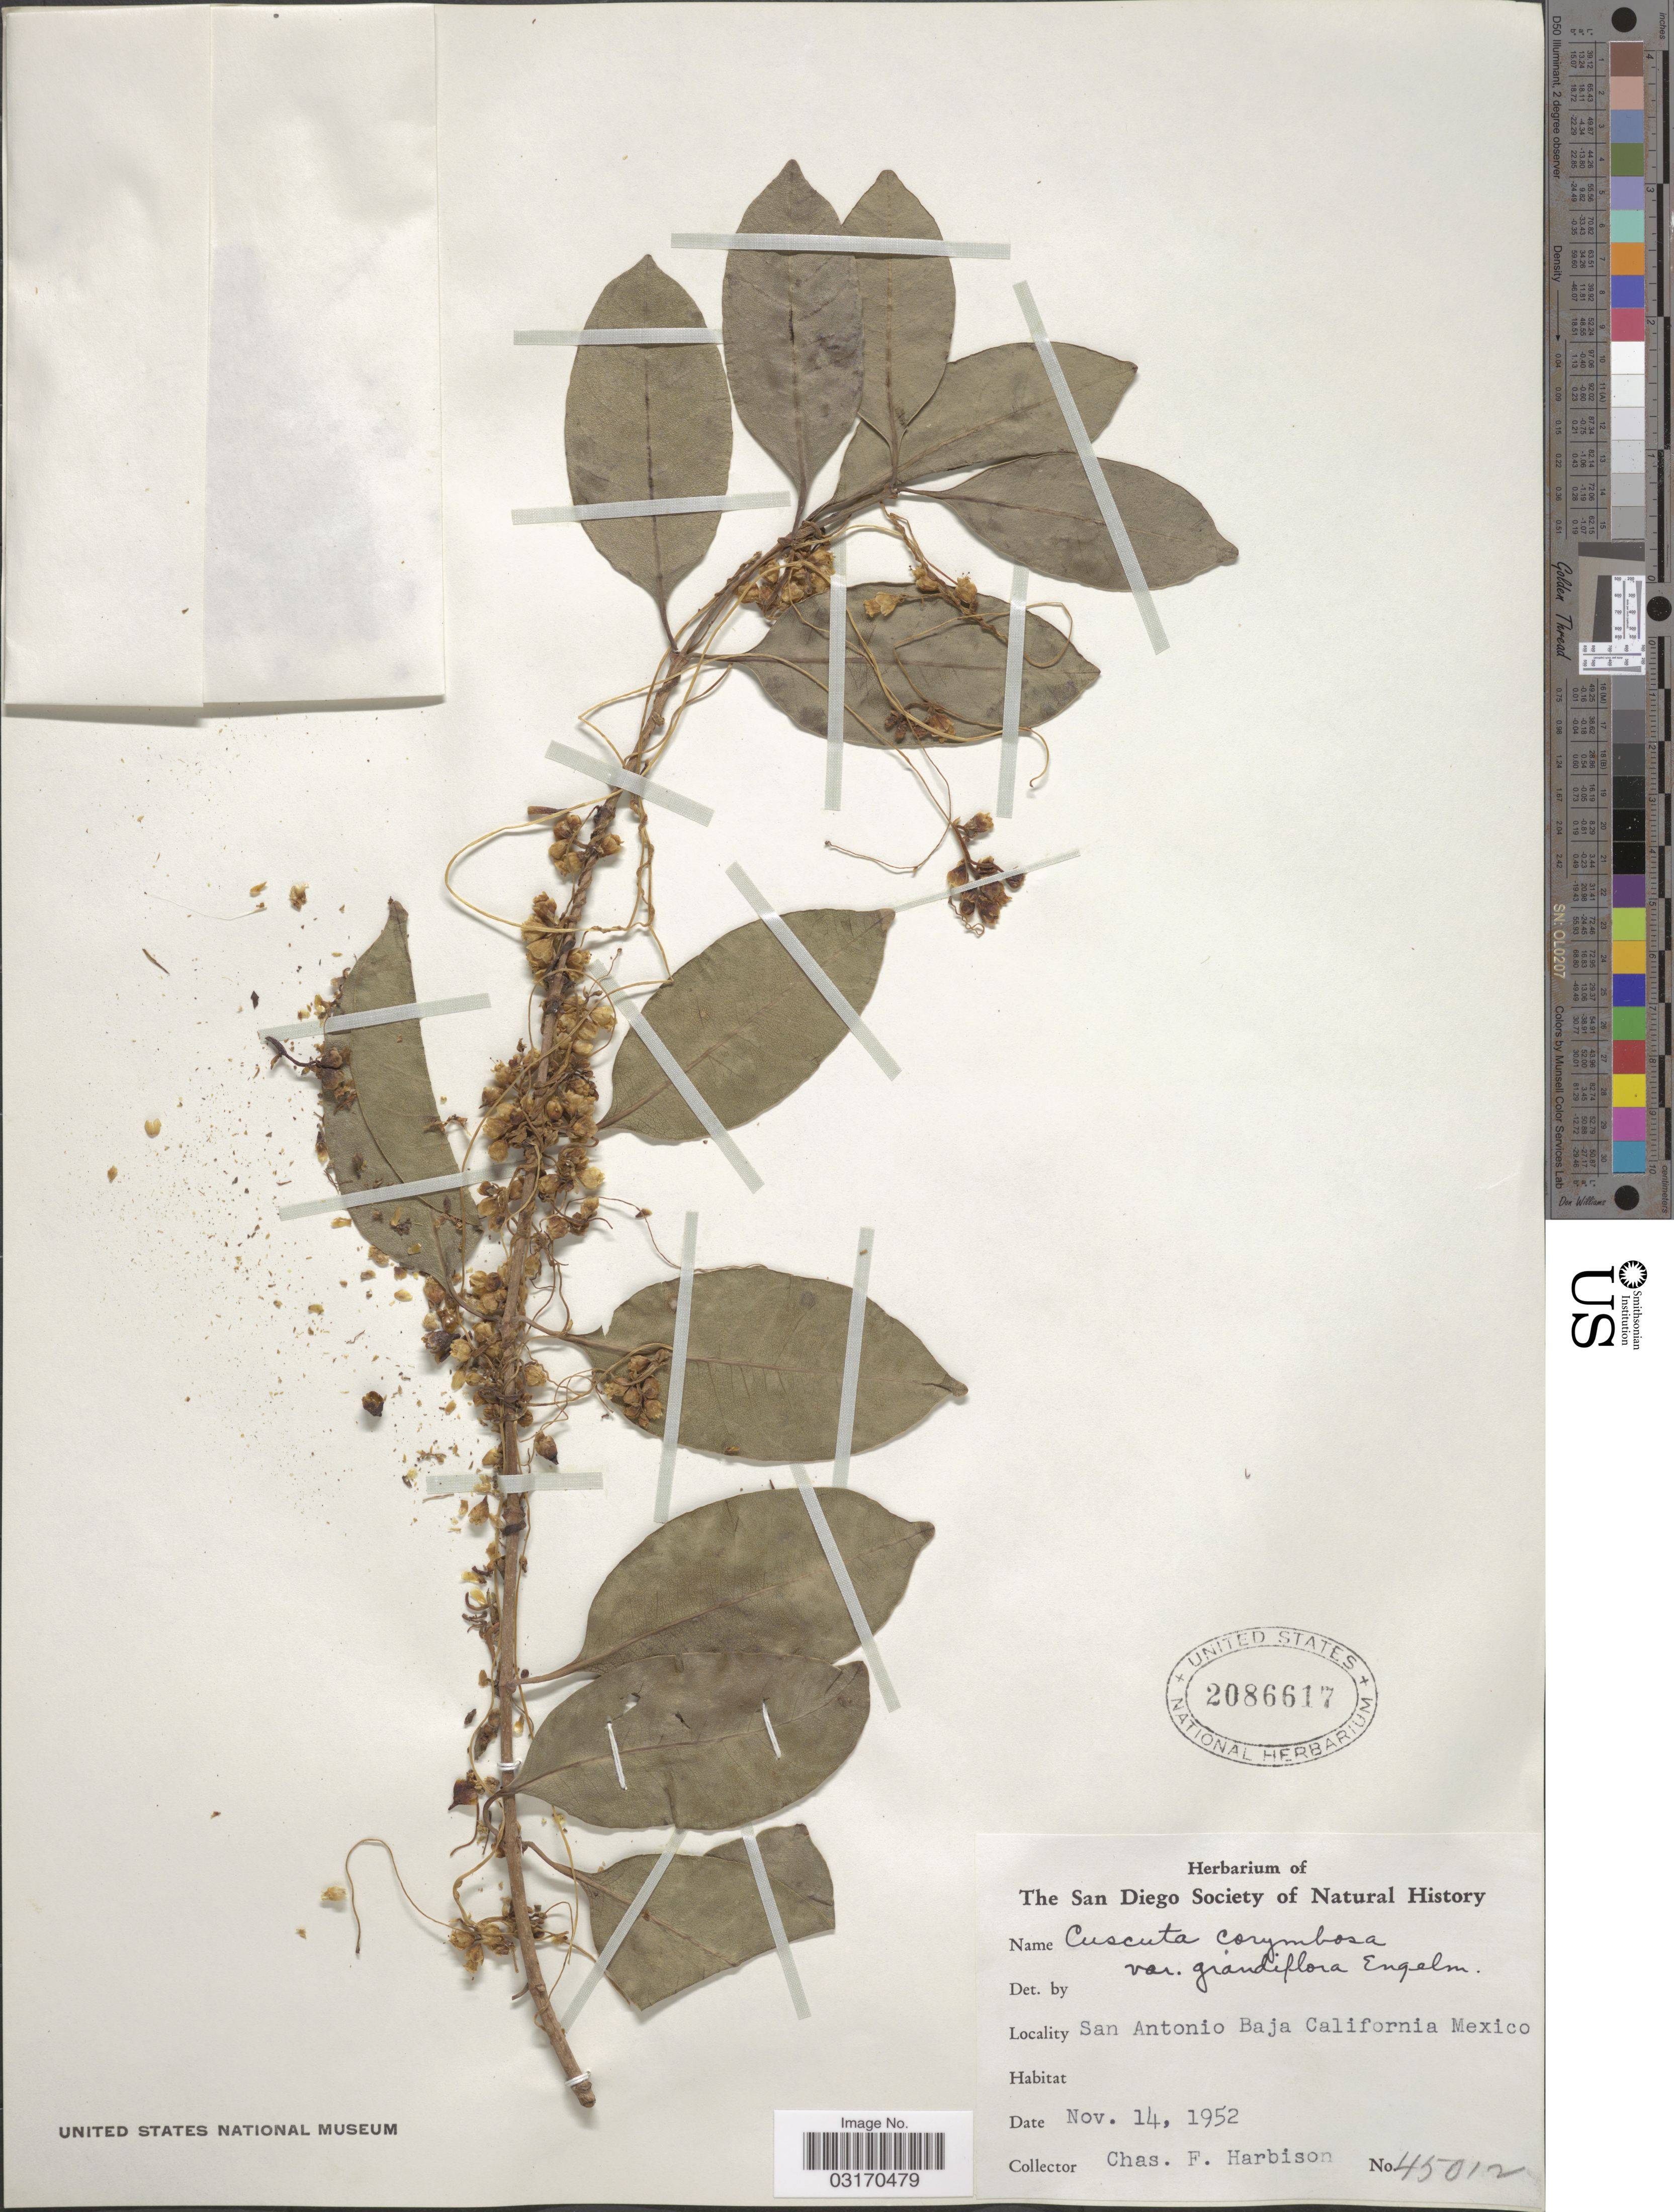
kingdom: Plantae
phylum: Tracheophyta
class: Magnoliopsida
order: Solanales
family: Convolvulaceae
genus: Cuscuta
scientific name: Cuscuta corymbosa var. grandiflora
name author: Engelm.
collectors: C. F. Harbison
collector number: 45012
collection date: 1952-11-14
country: Mexico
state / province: Baja California Sur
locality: San Antonio.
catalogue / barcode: US 2086617